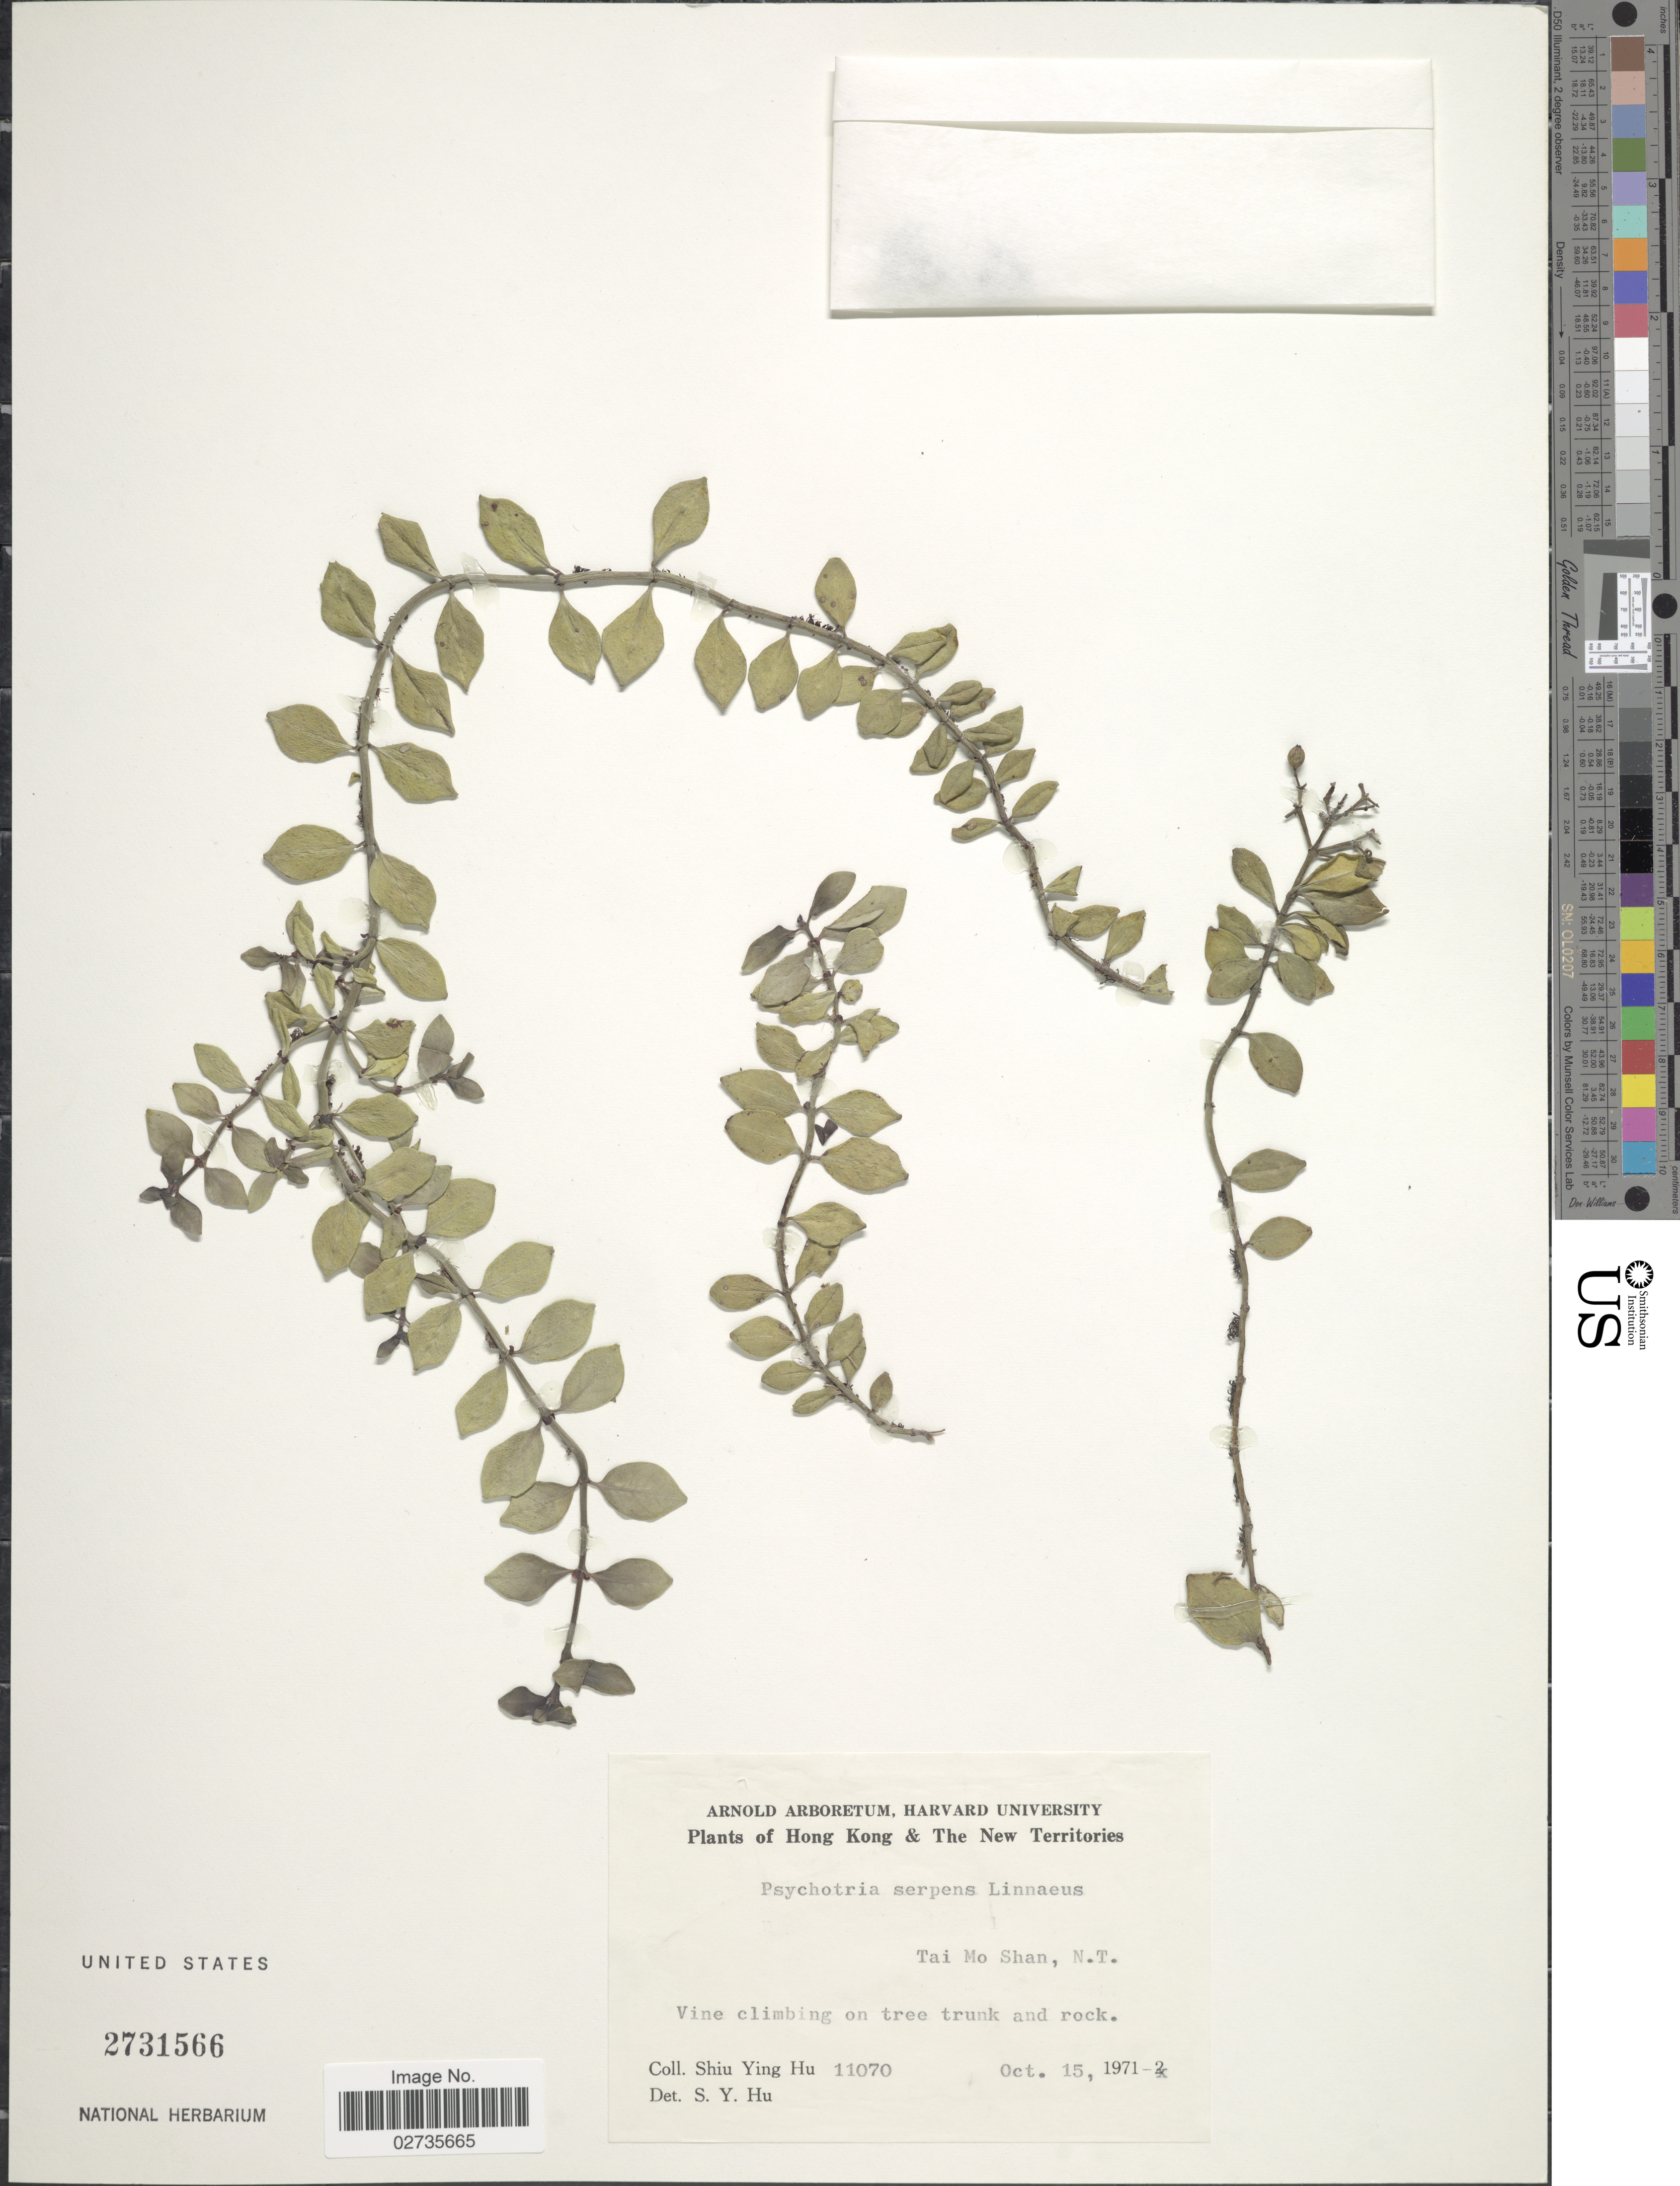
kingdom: Plantae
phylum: Tracheophyta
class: Magnoliopsida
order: Gentianales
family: Rubiaceae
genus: Psychotria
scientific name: Psychotria serpens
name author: L.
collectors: S. Y. Hu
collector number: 11070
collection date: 1971-10-15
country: China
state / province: Hong Kong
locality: The New Territories, Tai Mo Shan, N.T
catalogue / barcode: US 2731566